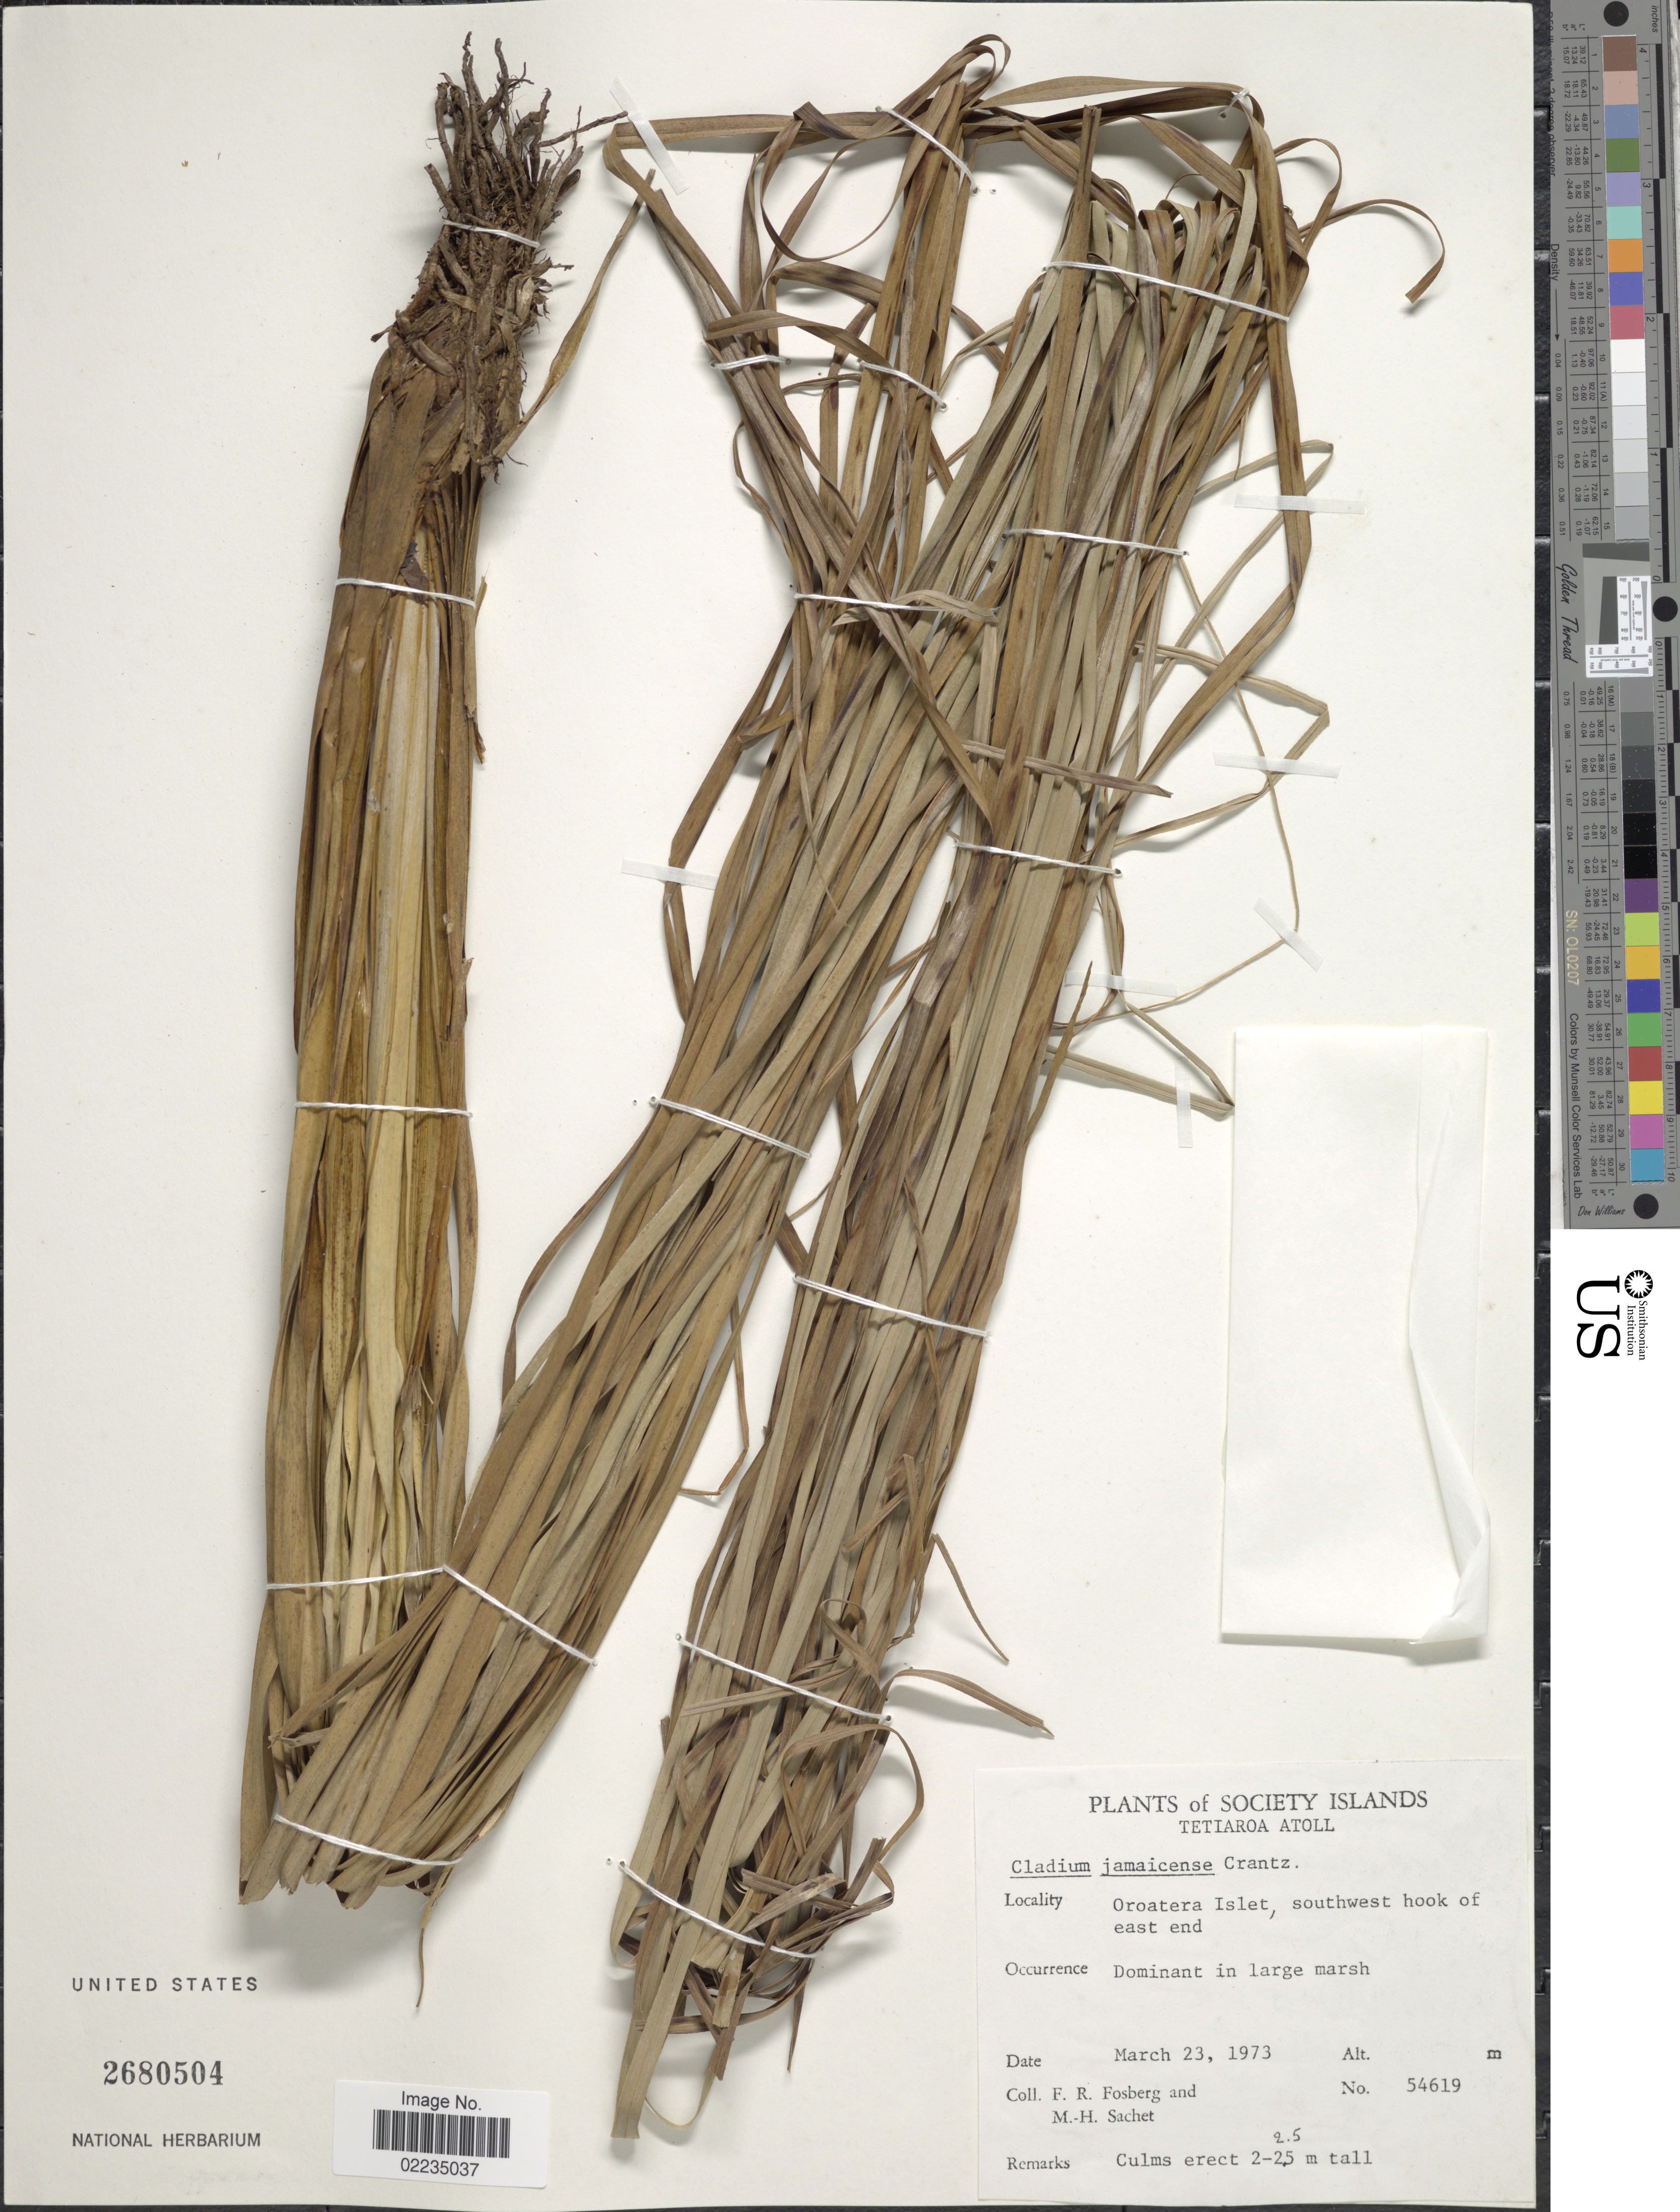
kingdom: Plantae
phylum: Tracheophyta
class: Liliopsida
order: Poales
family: Cyperaceae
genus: Cladium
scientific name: Cladium jamaicense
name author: Crantz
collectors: F. R. Fosberg & M.-H. Sachet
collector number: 54619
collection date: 1973-03-23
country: French Polynesia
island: Tetiaroa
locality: Society Islands, Tetiaroa Atoll, Oroatera Islet, southwest hook of east end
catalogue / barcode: US 2680504